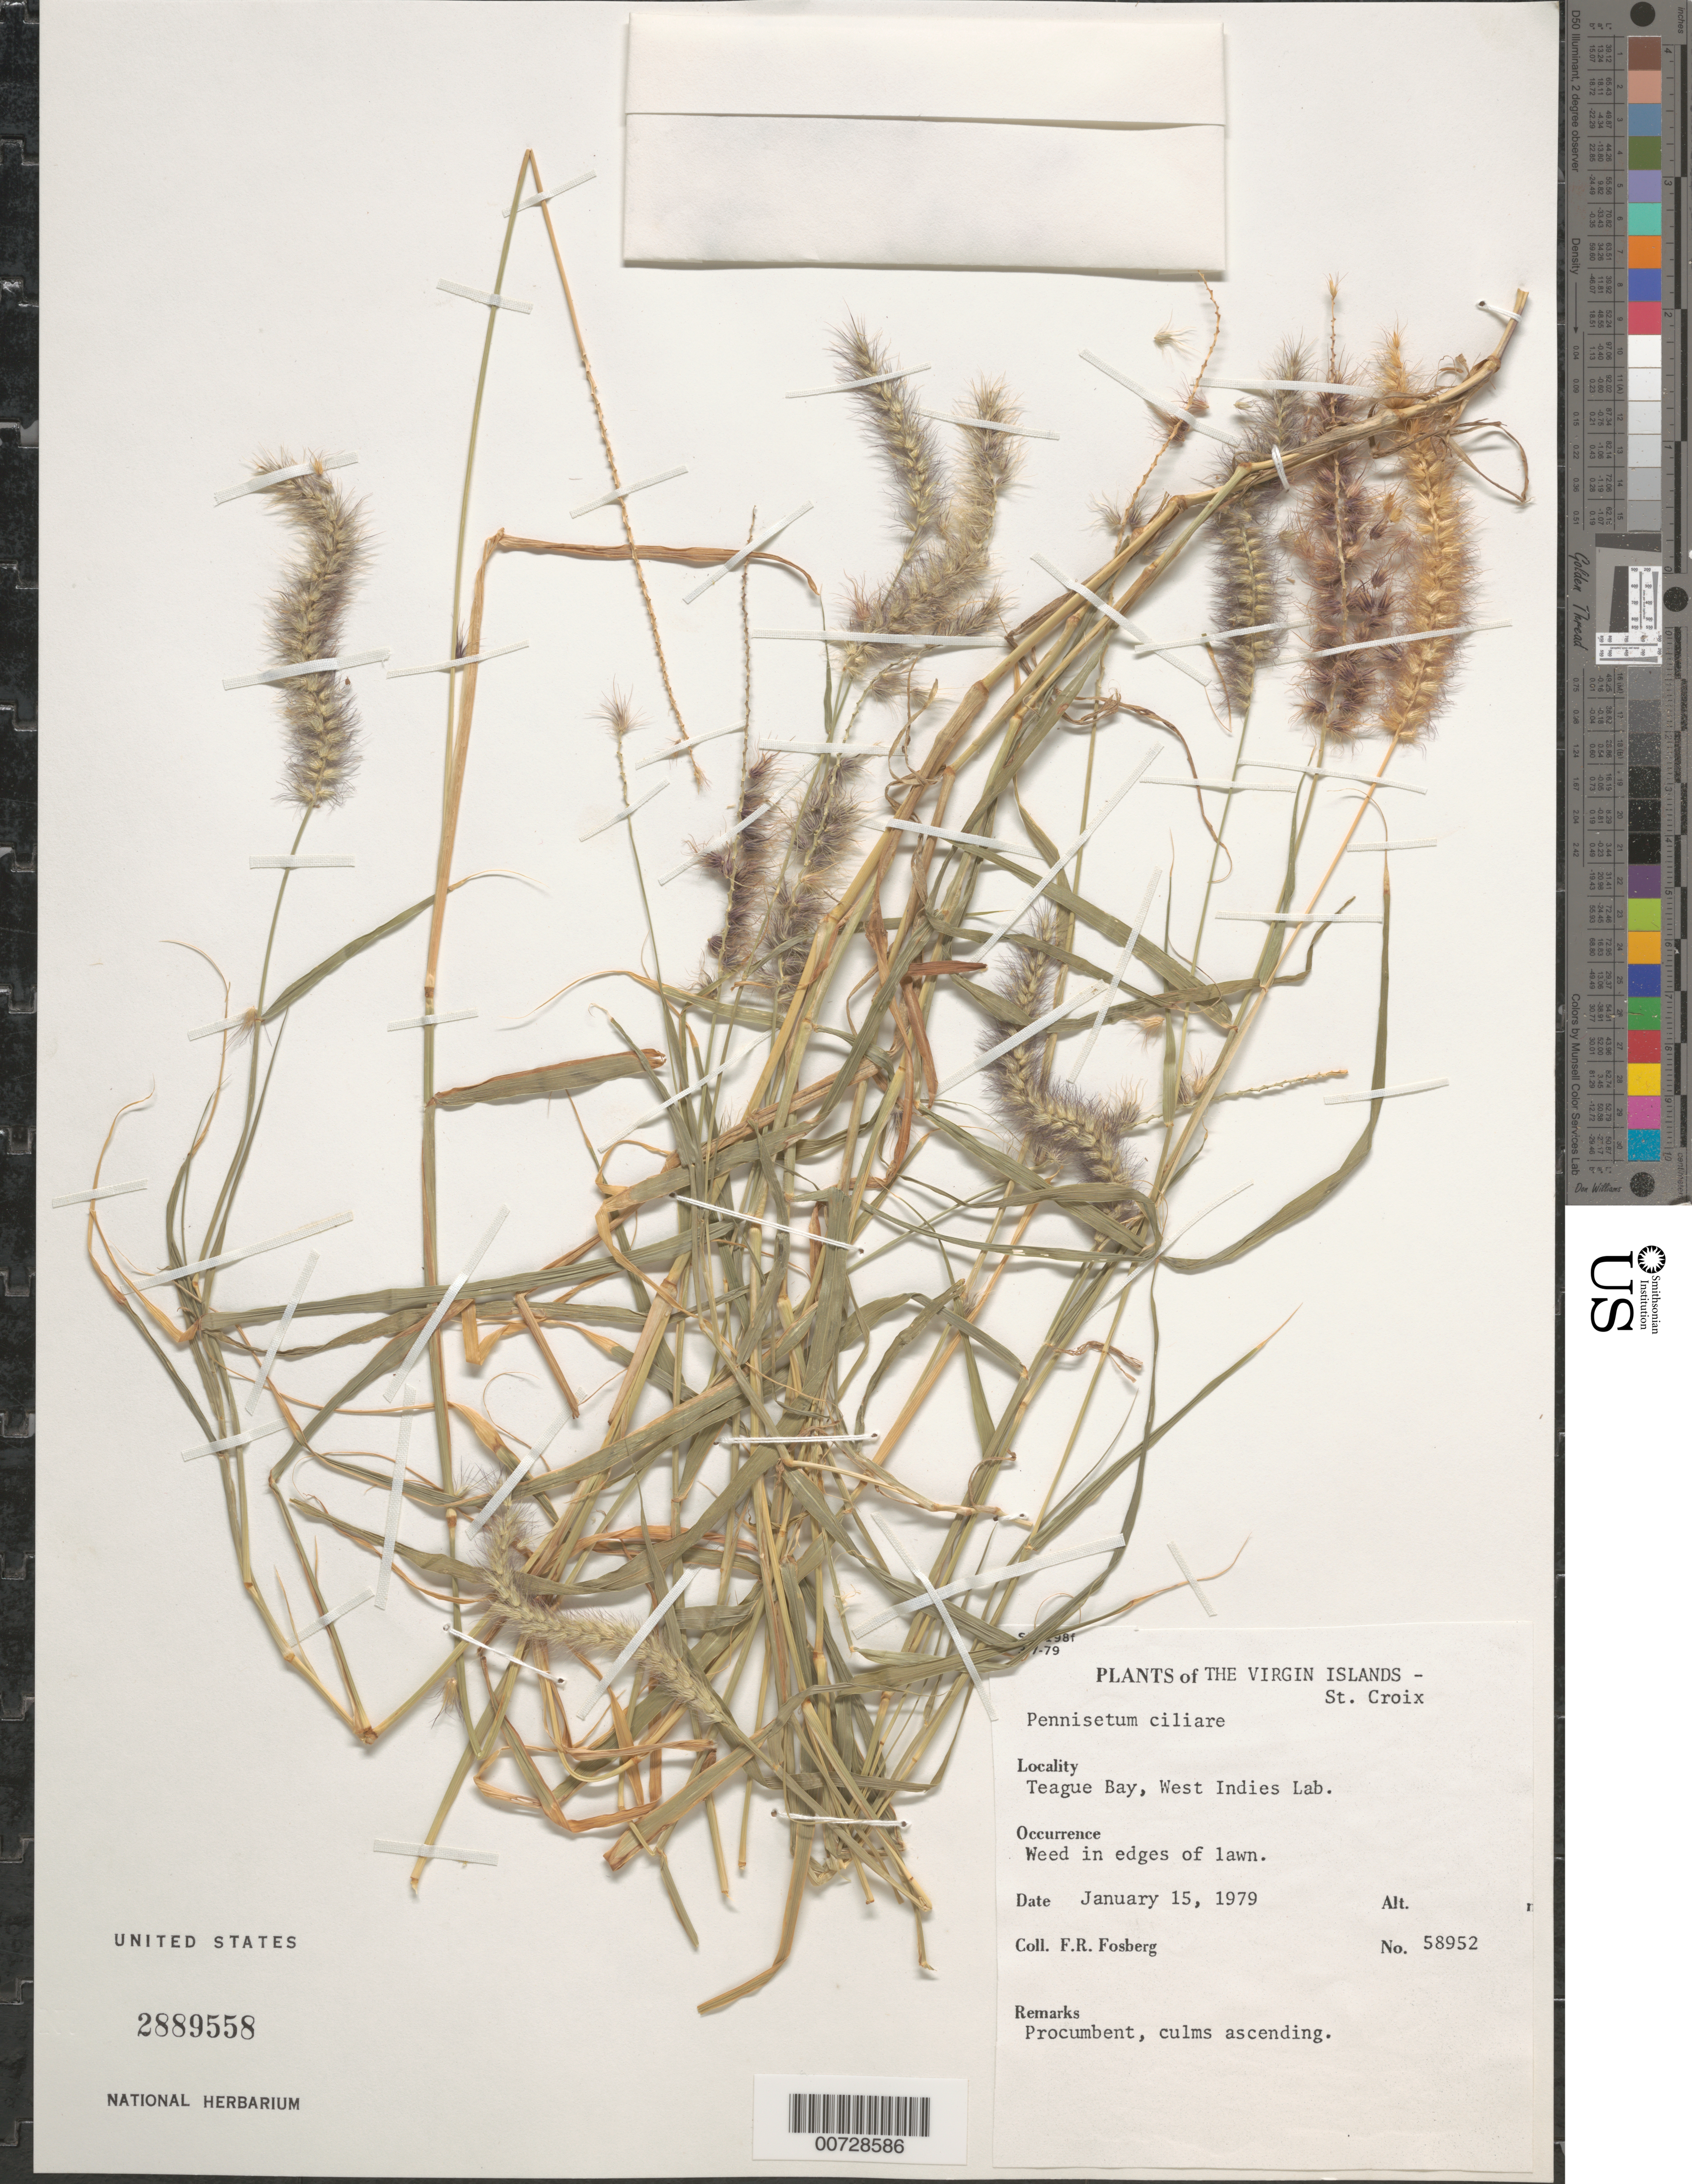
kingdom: Plantae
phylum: Tracheophyta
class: Liliopsida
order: Poales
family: Poaceae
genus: Cenchrus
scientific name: Cenchrus ciliaris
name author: L.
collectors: F. R. Fosberg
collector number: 58952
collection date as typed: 15 Jan 1979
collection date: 1979-01-15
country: U.S. Virgin Islands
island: St. Croix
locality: Teague Bay, West Indies Lab.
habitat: Edges of lawn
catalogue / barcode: US 2889558